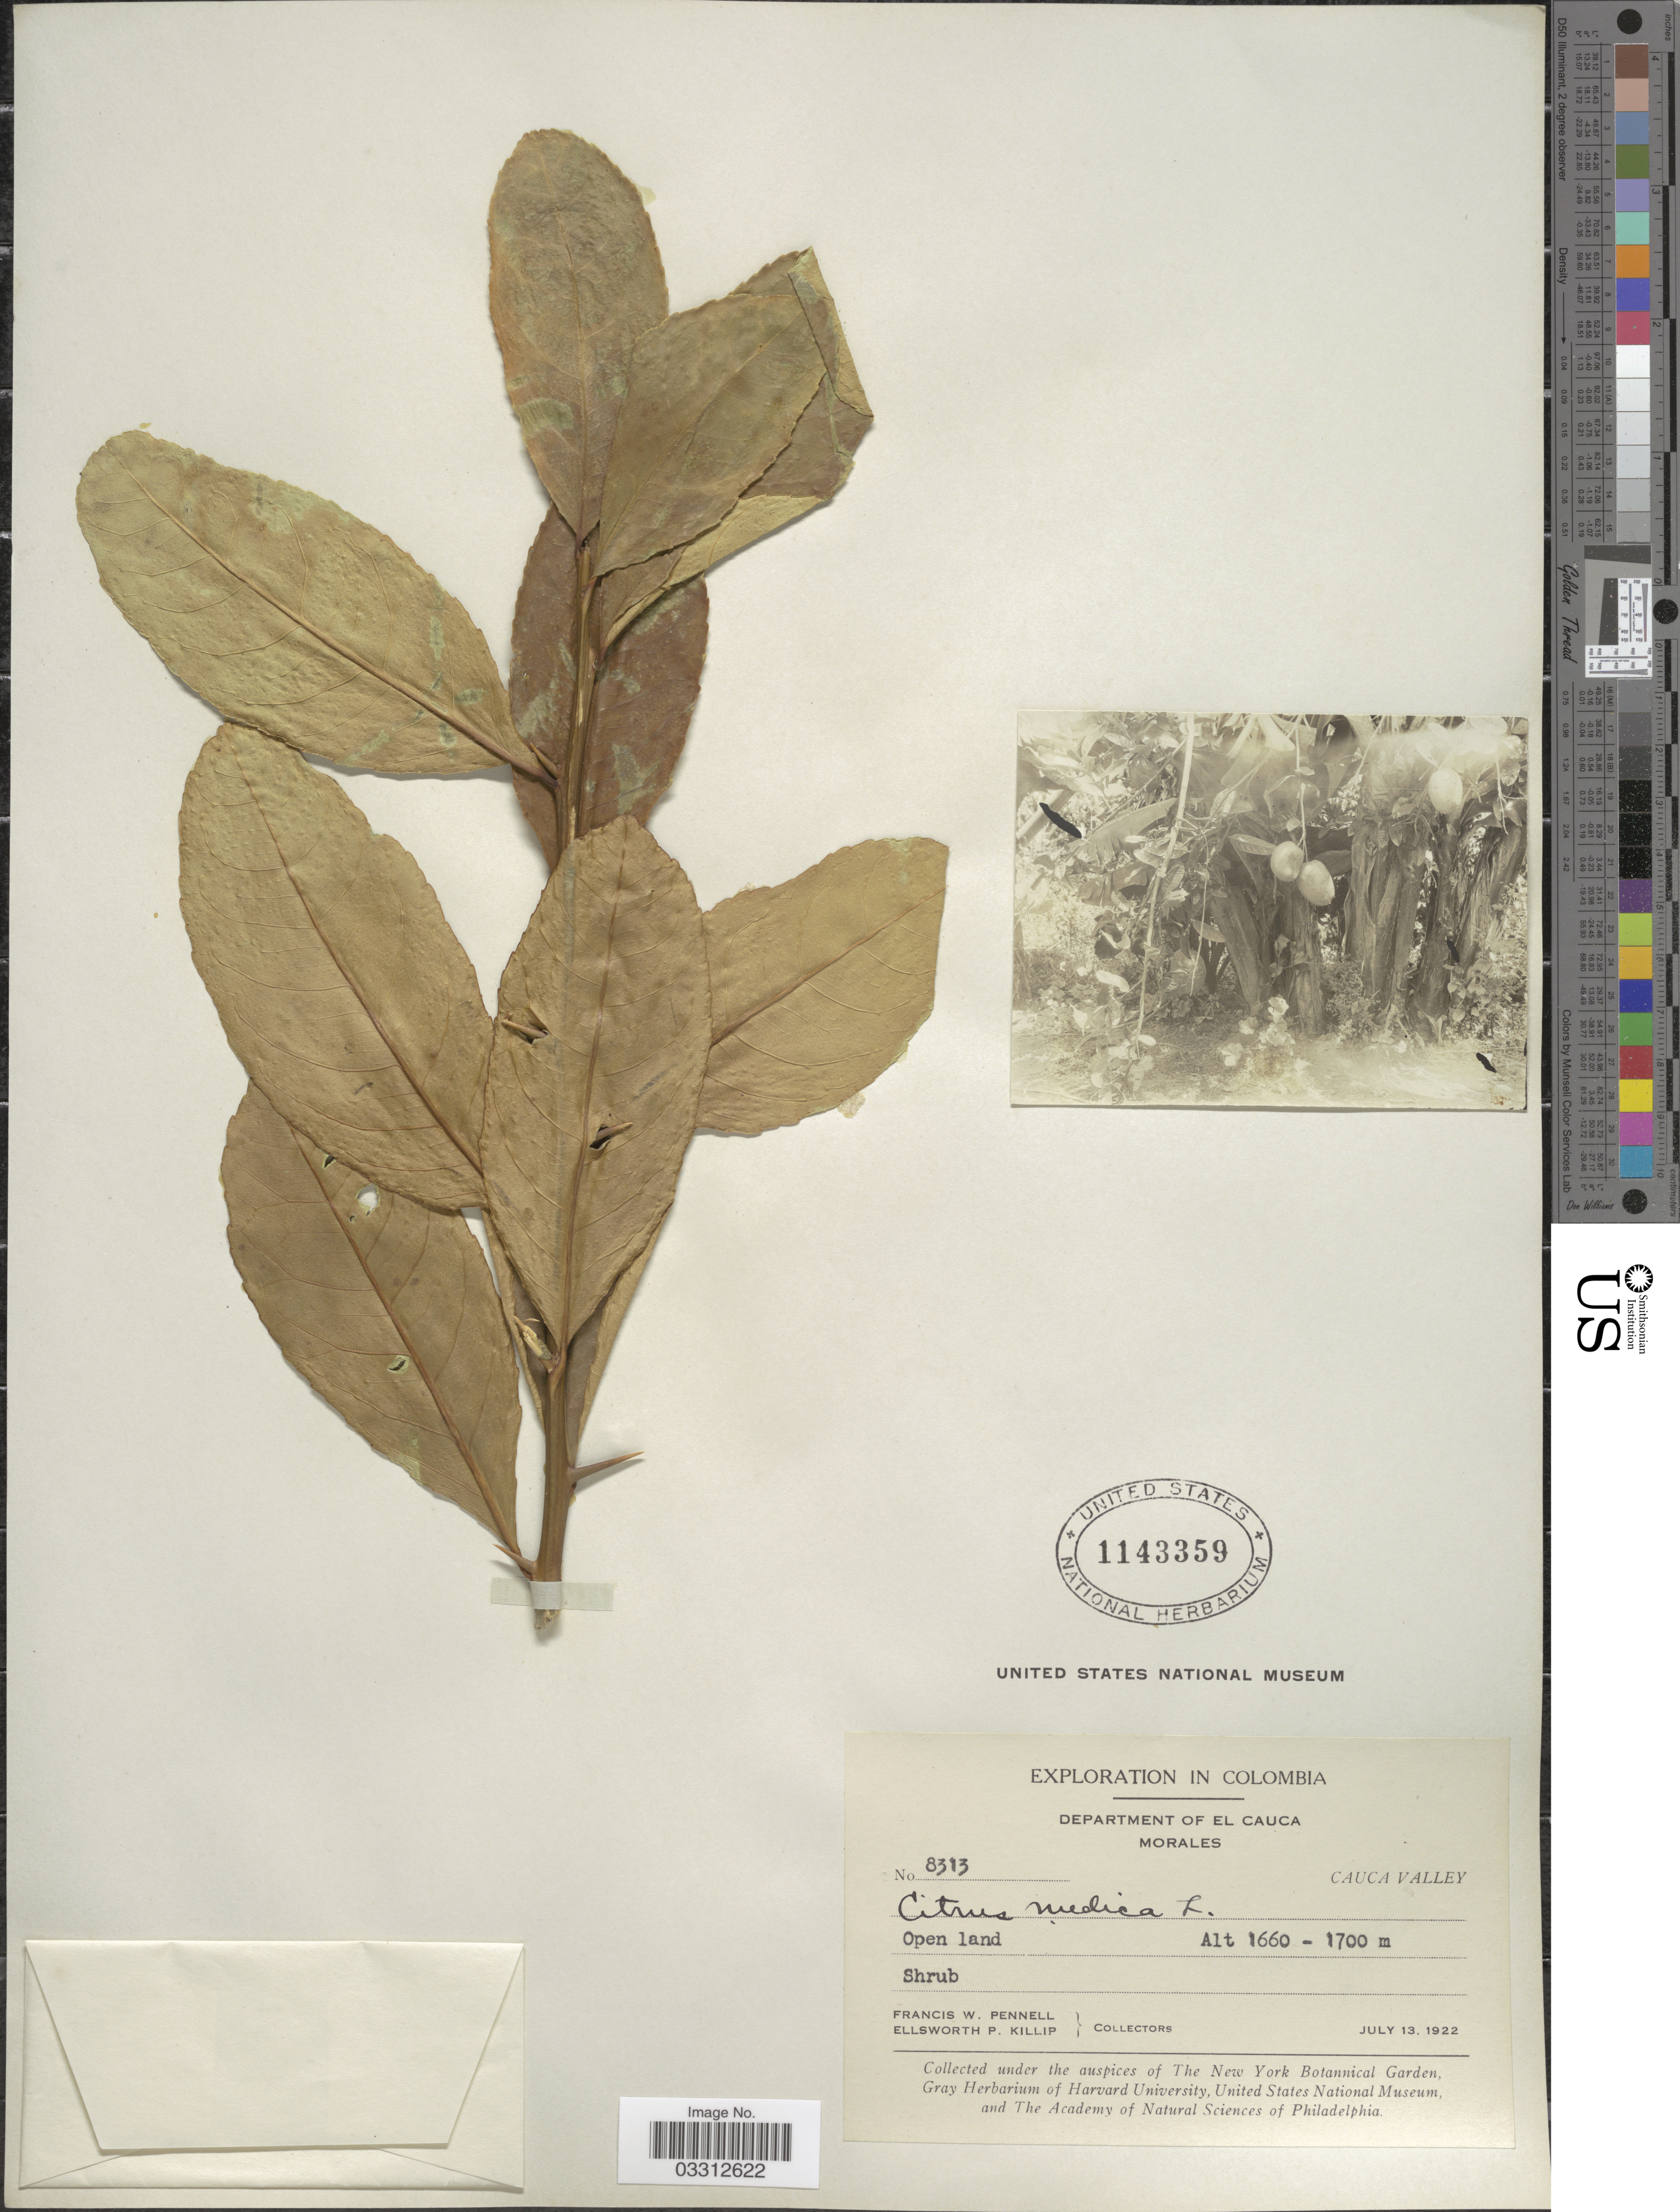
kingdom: Plantae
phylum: Tracheophyta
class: Magnoliopsida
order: Sapindales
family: Rutaceae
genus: Citrus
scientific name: Citrus medica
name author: L.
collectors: F. W. Pennell & E. P. Killip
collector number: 8313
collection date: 1922-07-13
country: Colombia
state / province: Cauca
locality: Department of El Cauca, Morales, Cauca Valley.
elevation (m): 1660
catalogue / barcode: US 1143359